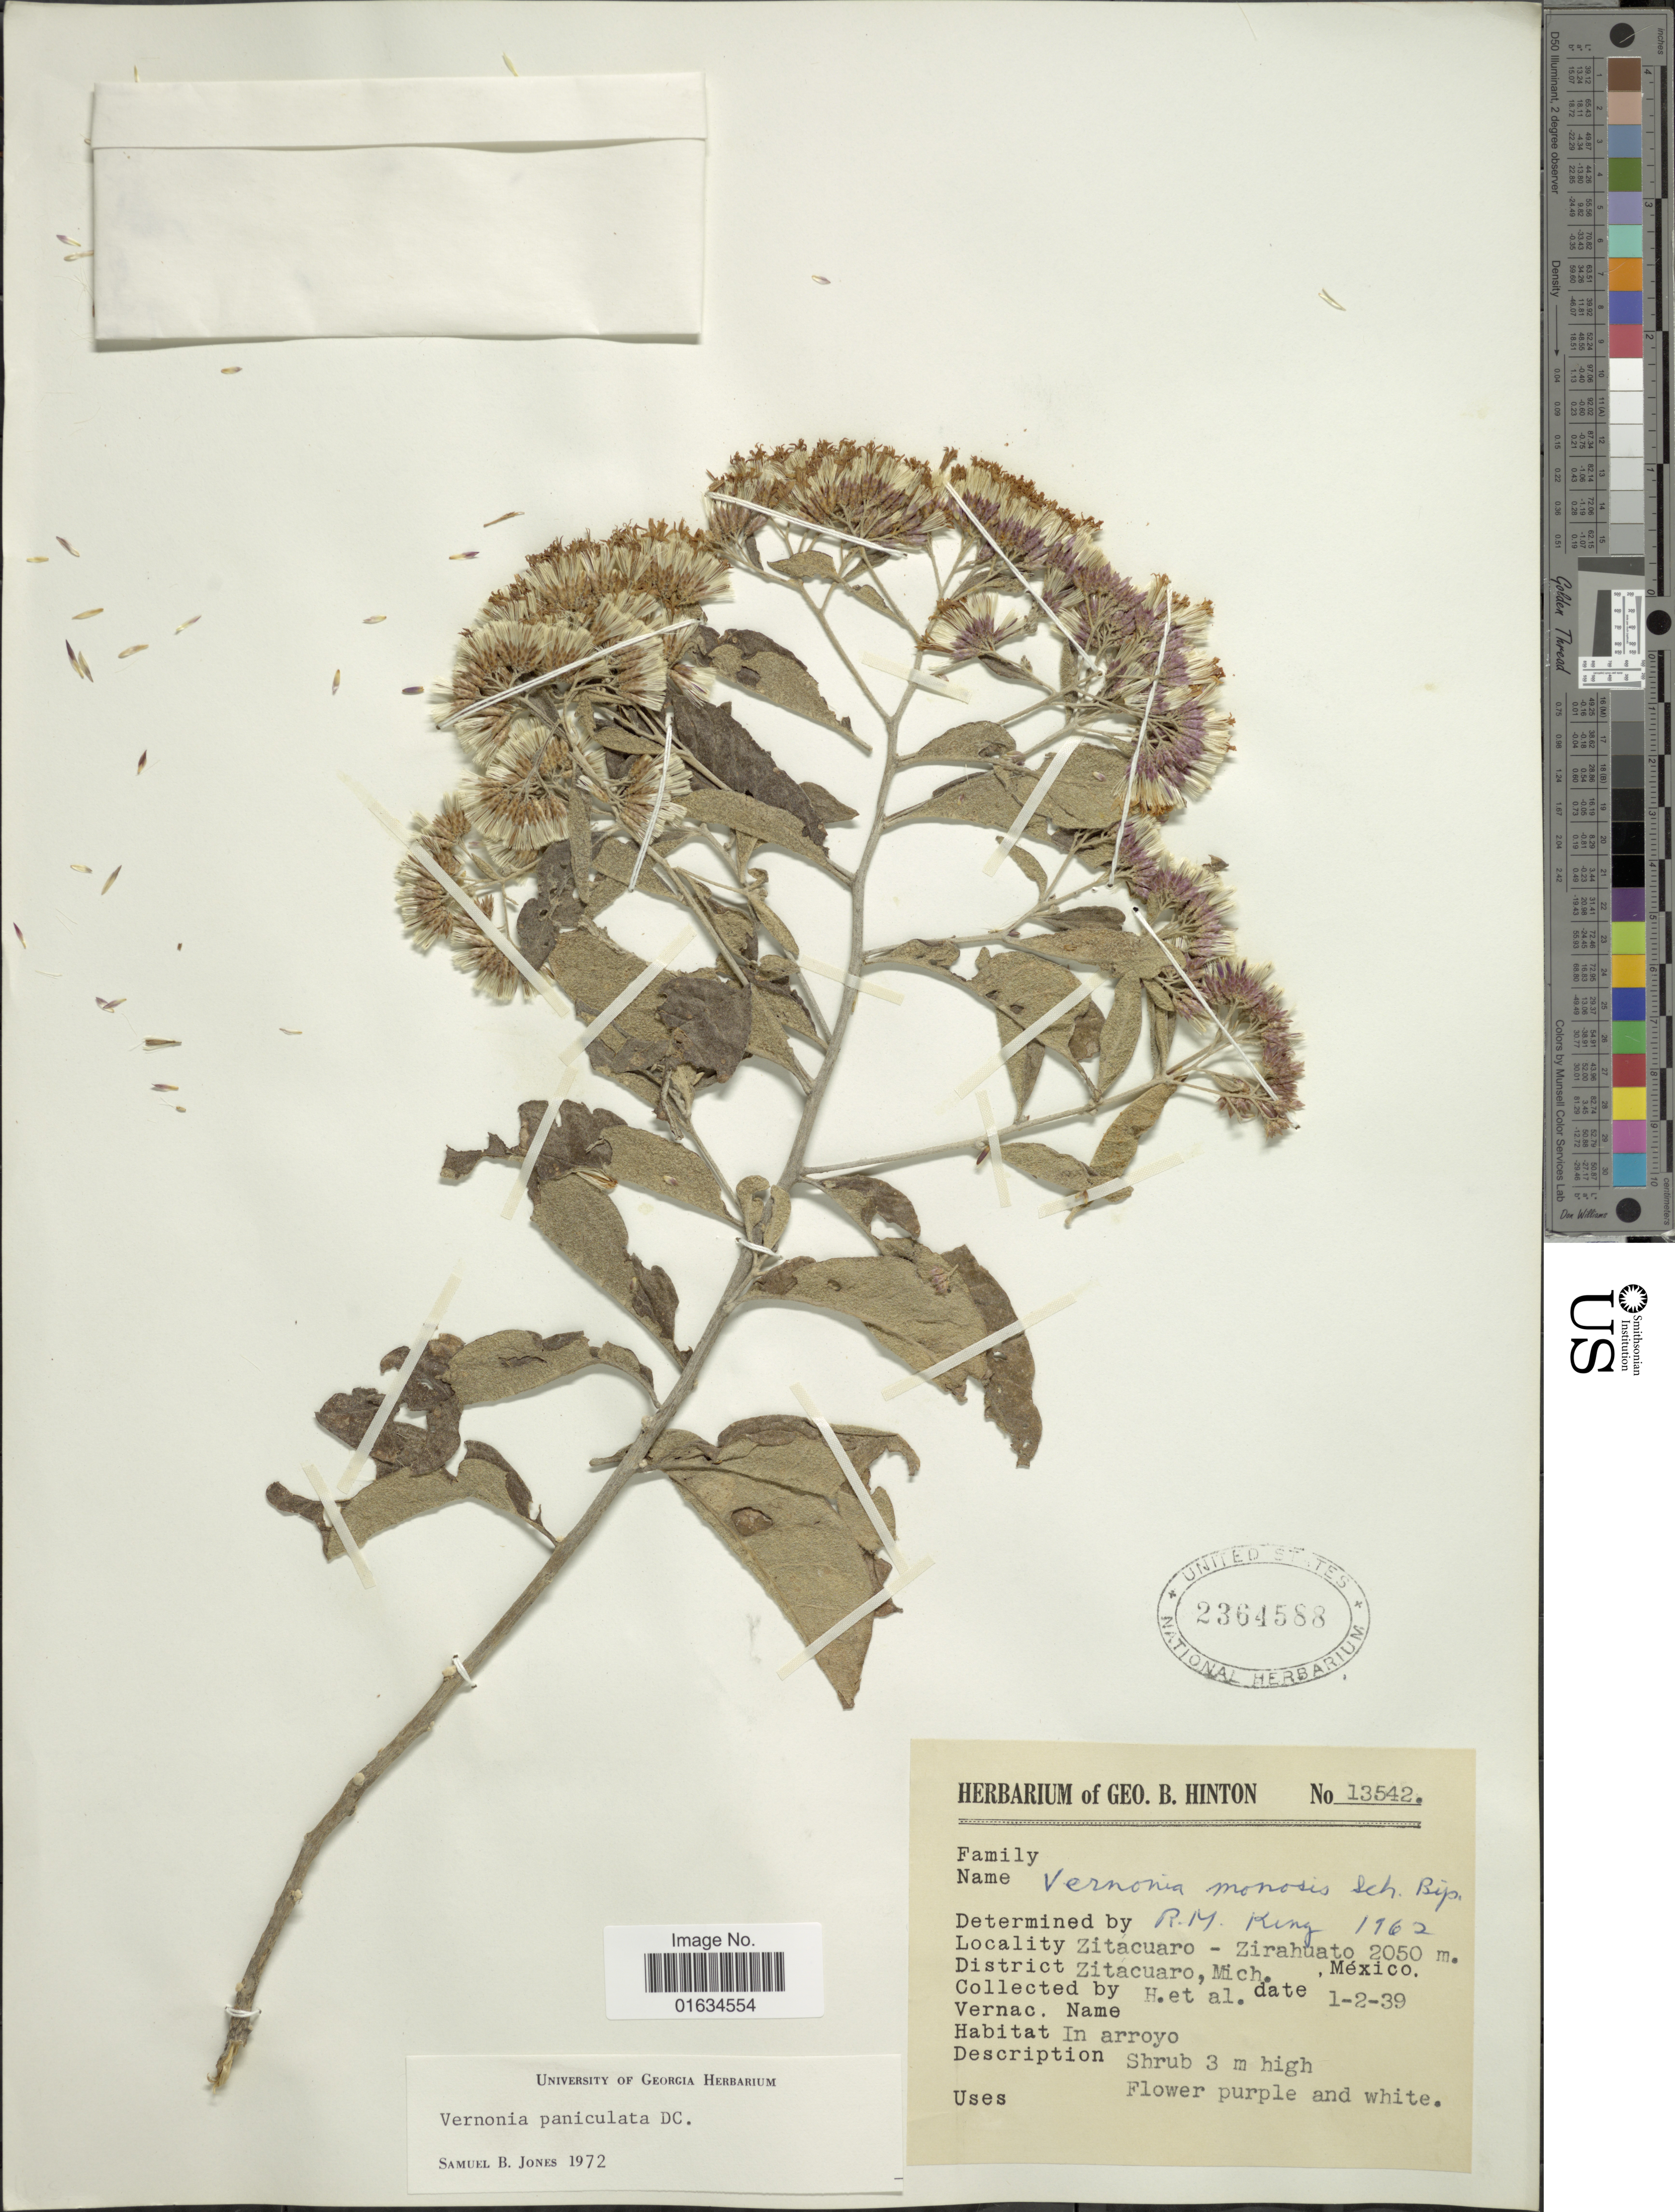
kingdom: Plantae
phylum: Tracheophyta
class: Magnoliopsida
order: Asterales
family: Asteraceae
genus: Vernonia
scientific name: Vernonia paniculata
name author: DC.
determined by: Jones, S. B.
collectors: G. B. Hinton & et al.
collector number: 13542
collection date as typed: Transcribed d/m/y: 1/2/39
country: Mexico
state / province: Michoacán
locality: Zitacuato- Zirahuato, Zitacuaro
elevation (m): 2050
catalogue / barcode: US 2364588